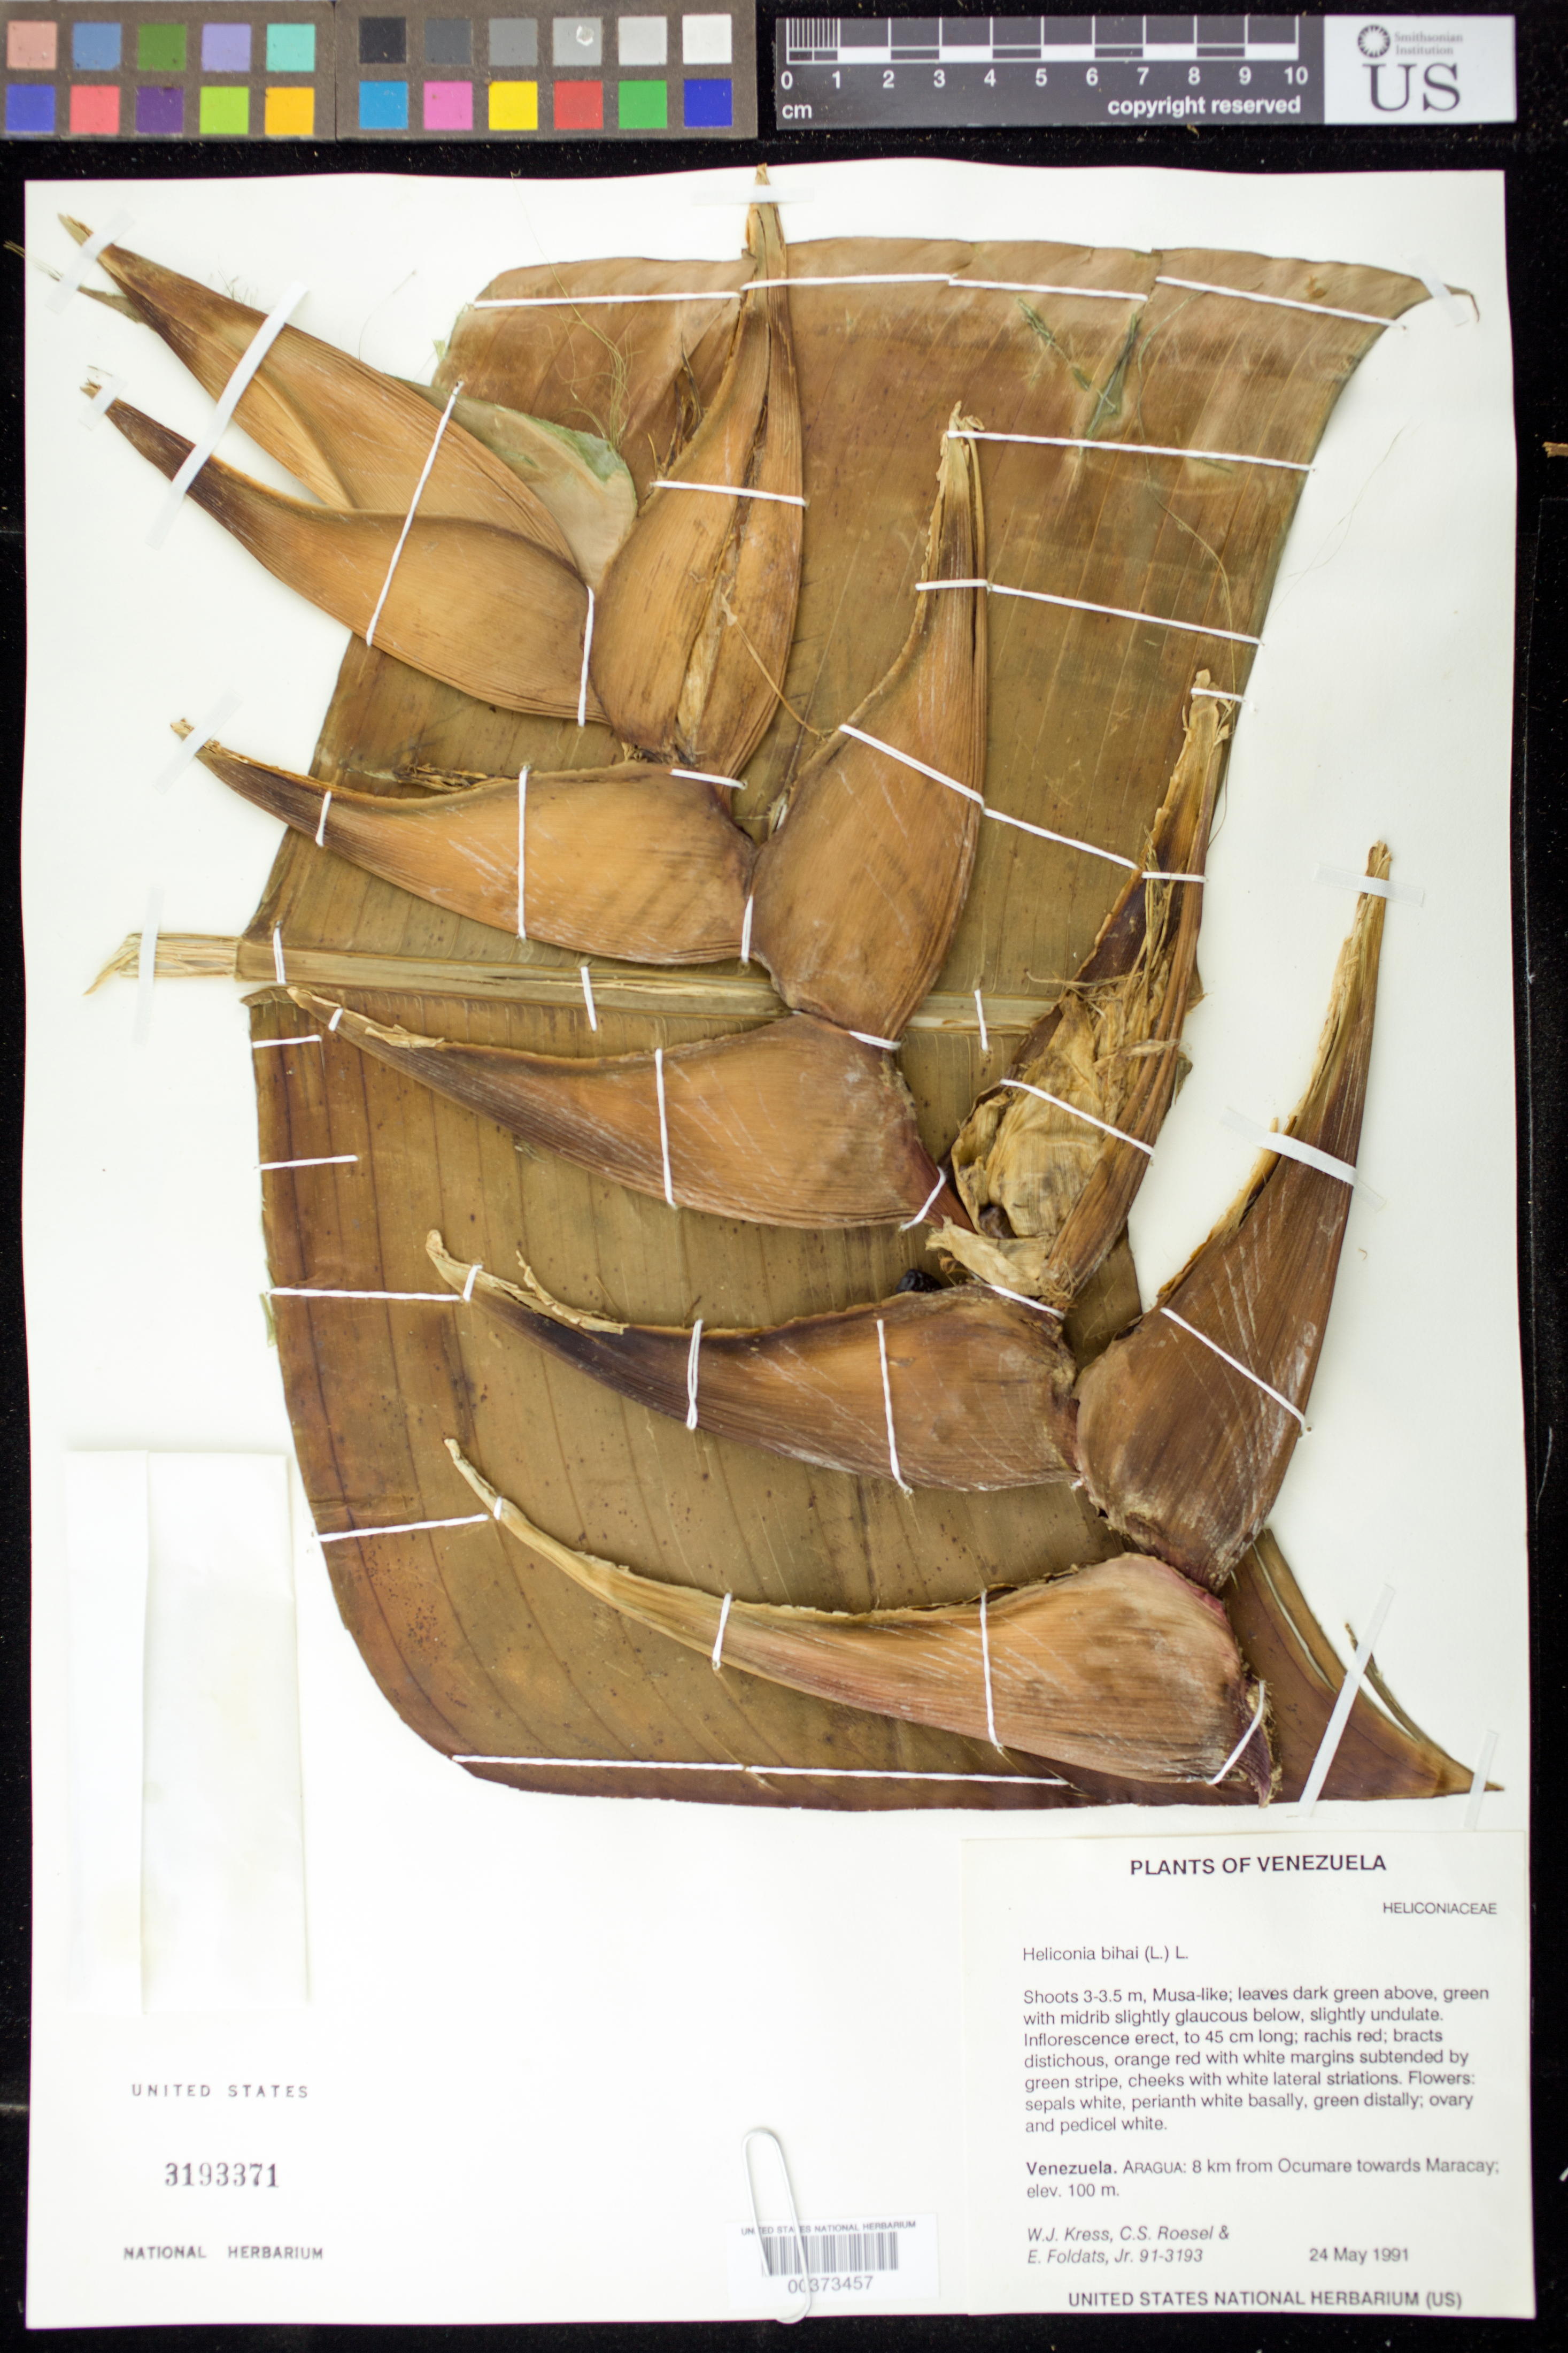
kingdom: Plantae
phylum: Tracheophyta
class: Liliopsida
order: Zingiberales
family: Heliconiaceae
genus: Heliconia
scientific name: Heliconia bihai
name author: (L.) L.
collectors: W. J. Kress, C. S. Roesel & E. Foldats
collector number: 91-3193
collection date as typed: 24 May 1991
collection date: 1991-05-24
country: Venezuela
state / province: Aragua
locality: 8 km from ocumare towards maracay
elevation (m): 100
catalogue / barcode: US 3193371